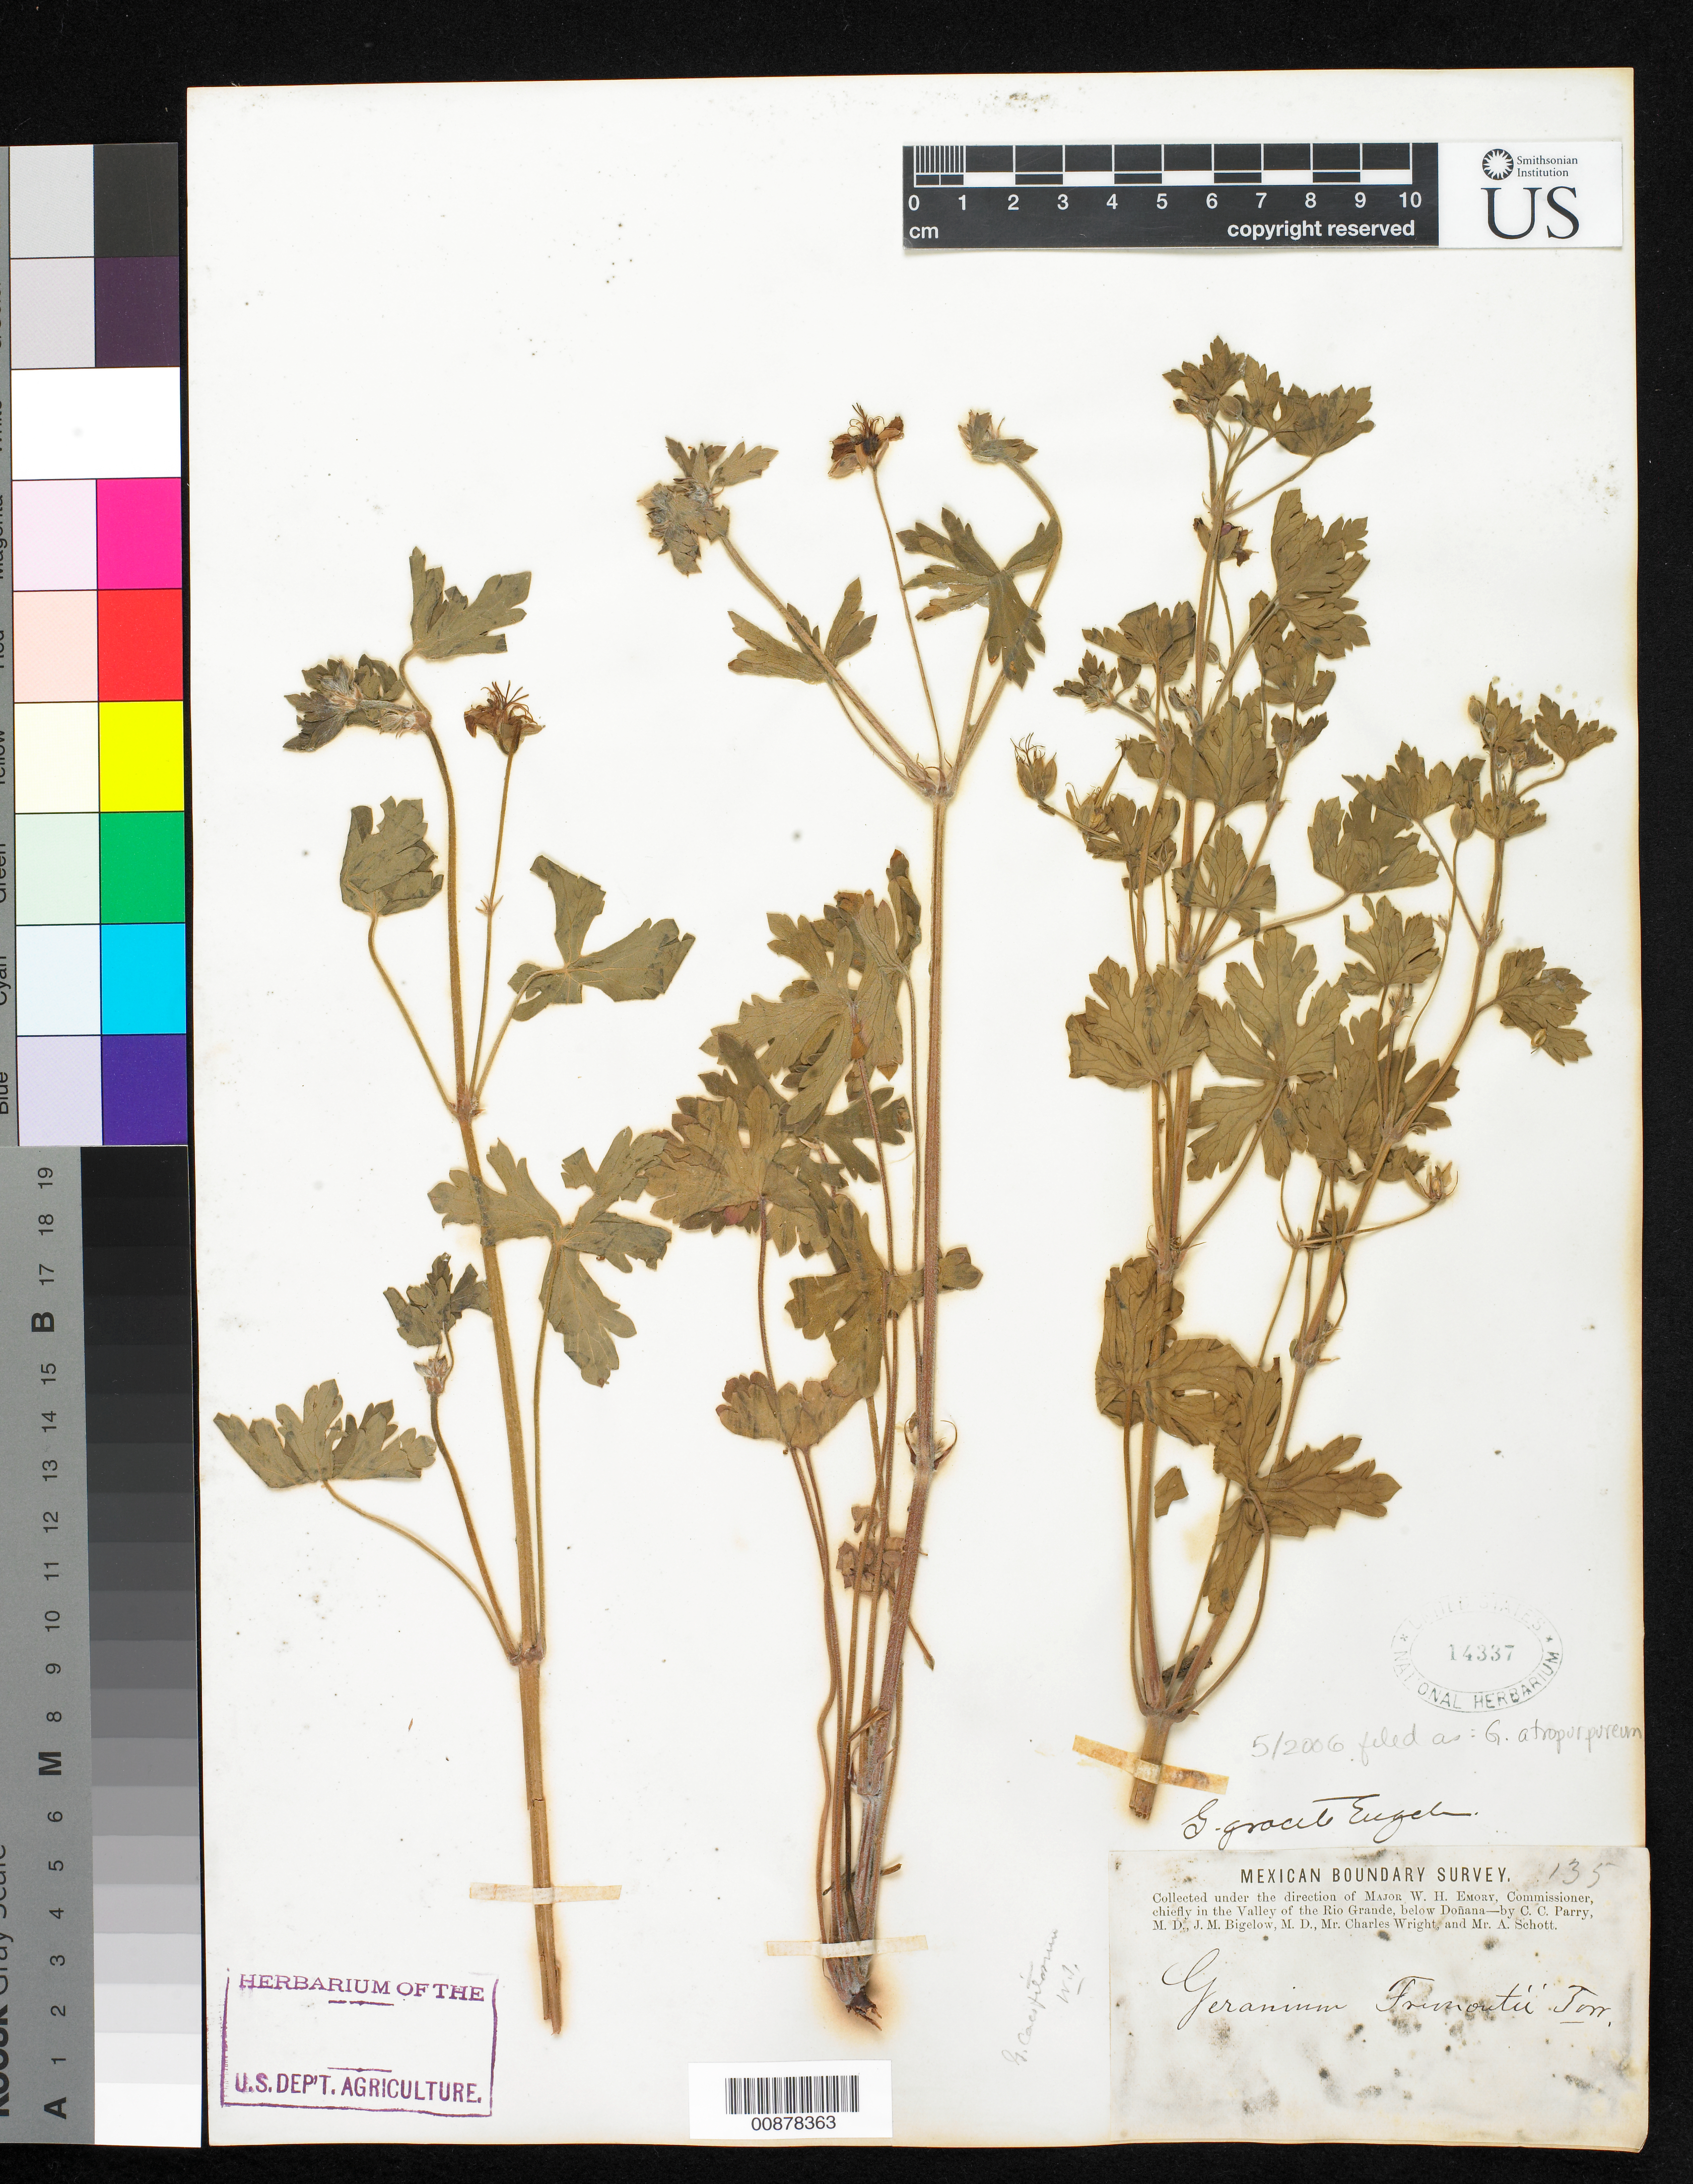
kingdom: Plantae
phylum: Tracheophyta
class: Magnoliopsida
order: Geraniales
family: Geraniaceae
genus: Geranium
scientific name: Geranium caespitosum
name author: E. James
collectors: C. C. Parry, J. M. Bigelow, C. Wright & A. C. V. Schott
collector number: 135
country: United States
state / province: New Mexico / Texas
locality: Valley of the Rio Grande, below Doñana.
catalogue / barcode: US 14337